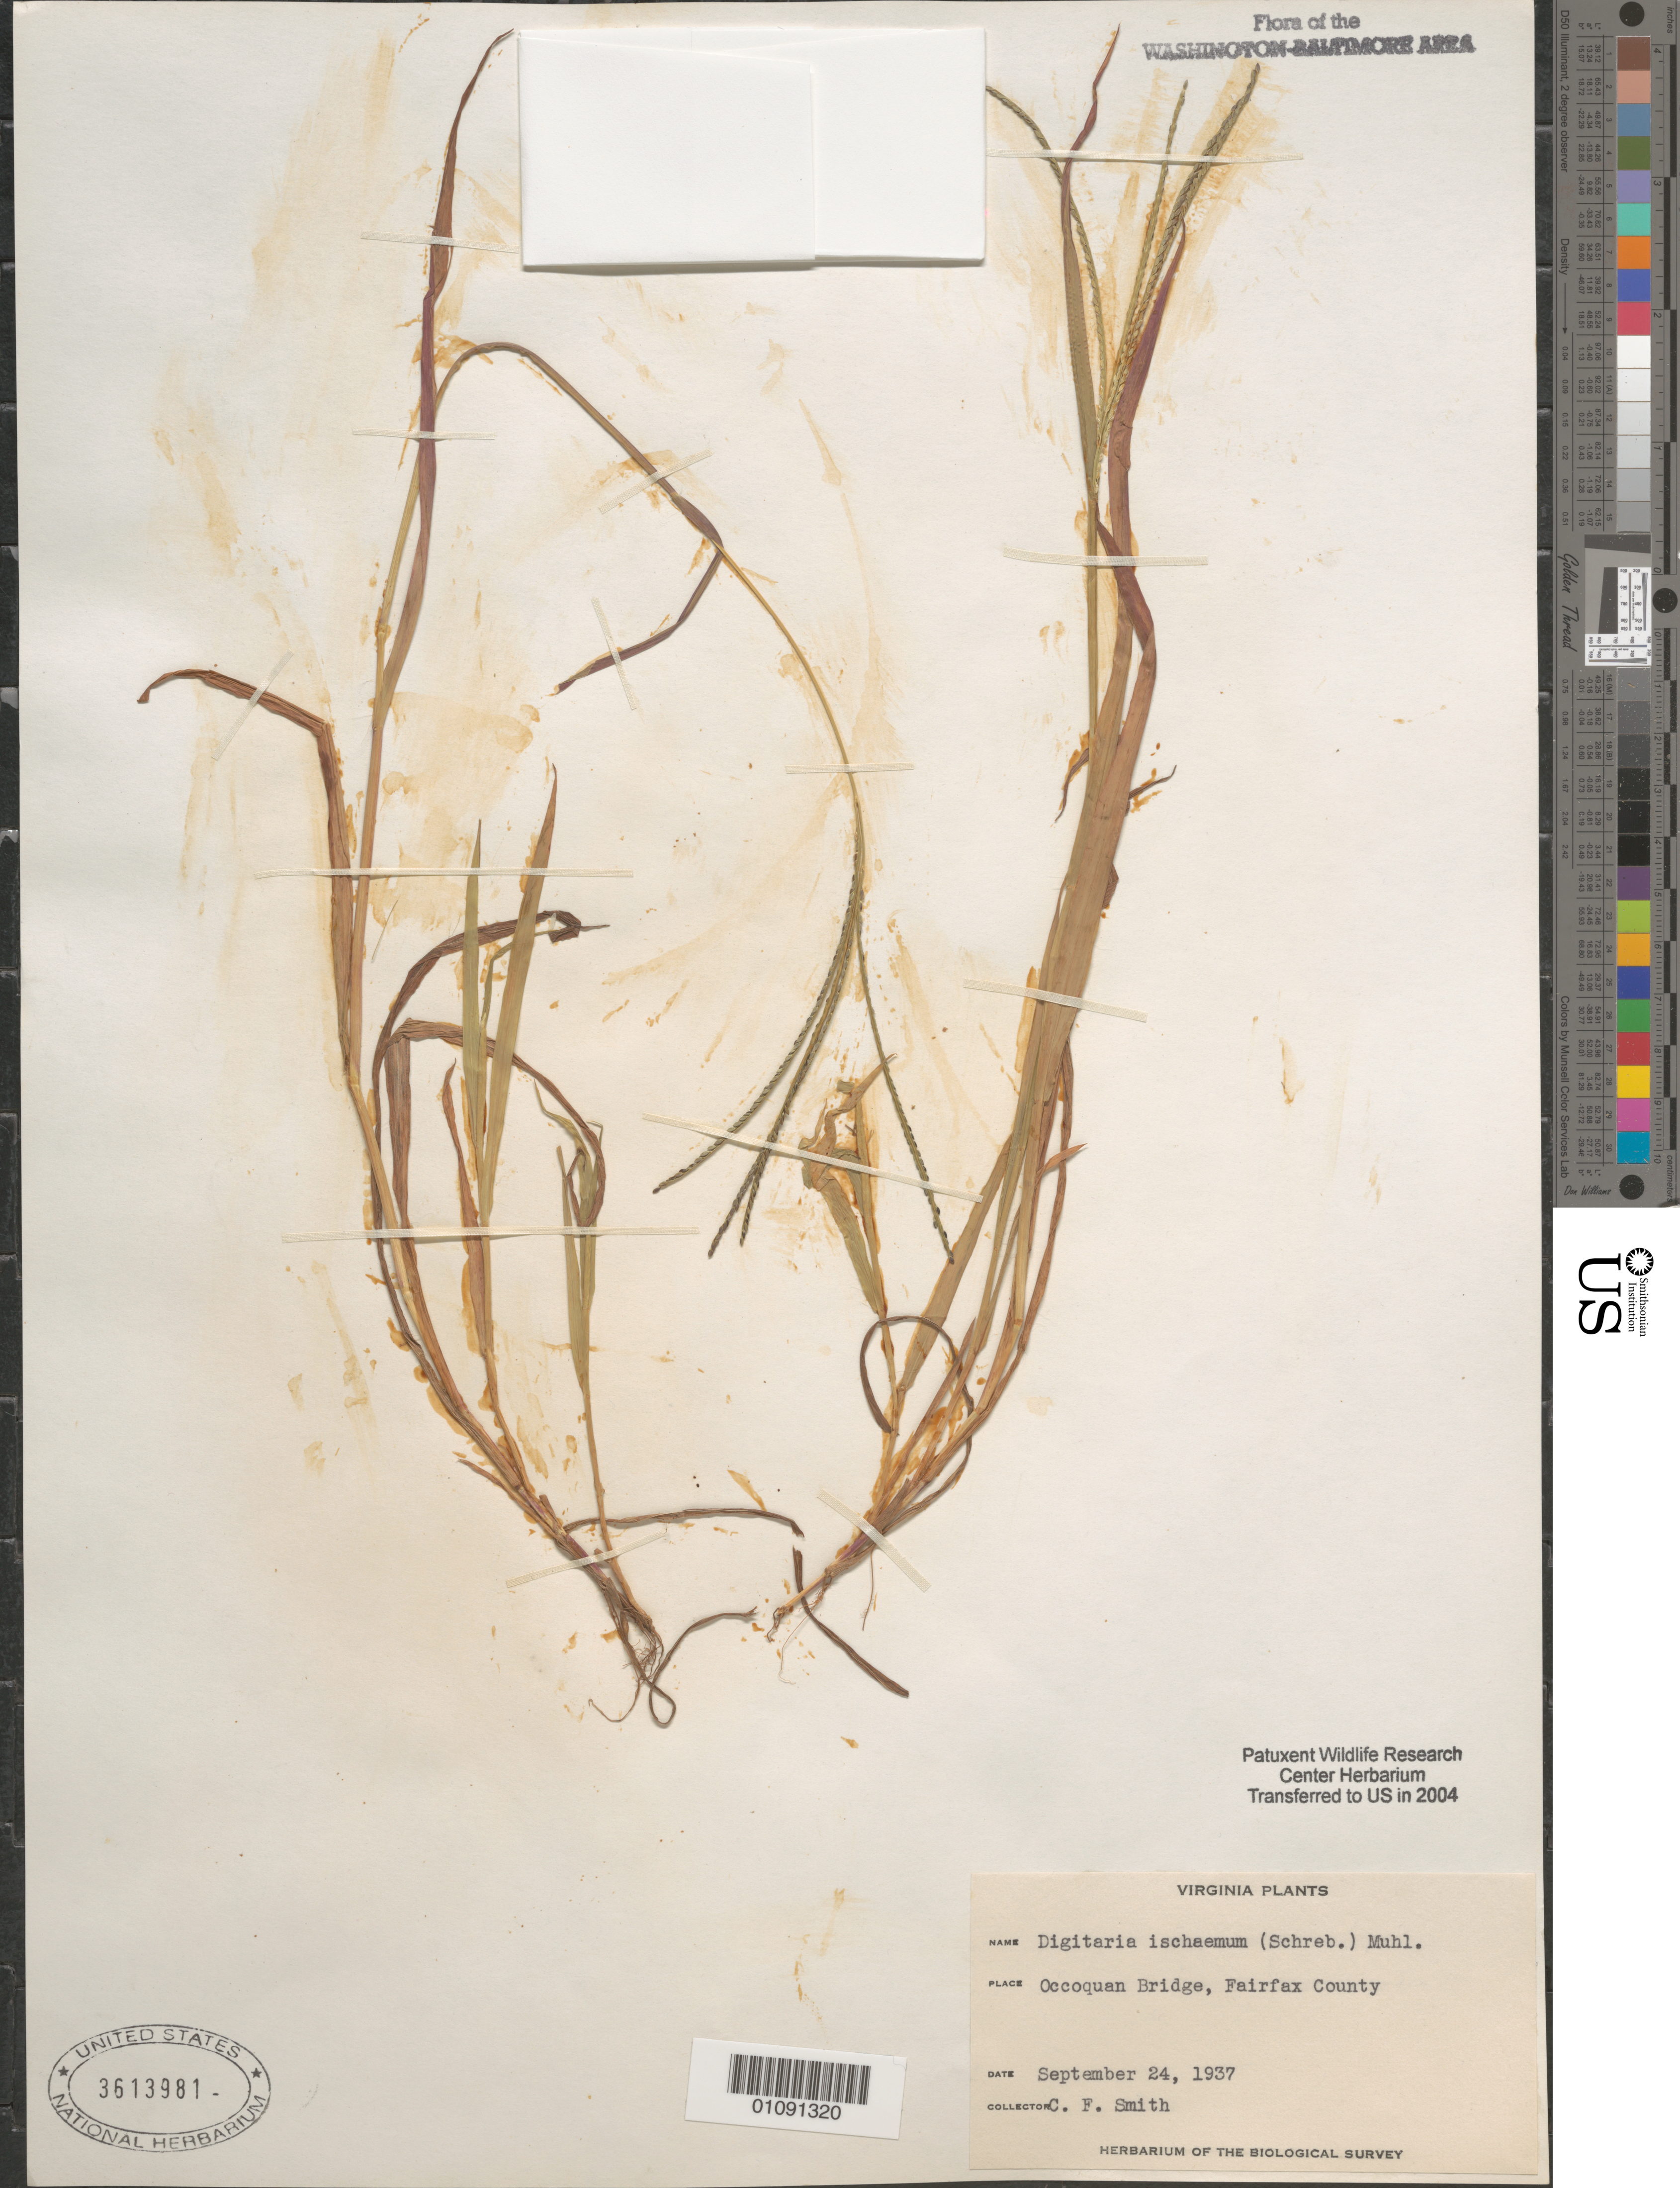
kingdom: Plantae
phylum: Tracheophyta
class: Liliopsida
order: Poales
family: Poaceae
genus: Digitaria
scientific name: Digitaria ischaemum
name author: (Schreber) Schreber ex Muhl.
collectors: C. F. Smith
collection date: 1937-09-24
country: United States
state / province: Virginia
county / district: Fairfax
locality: Occoquan Bridge.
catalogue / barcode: US 3613981